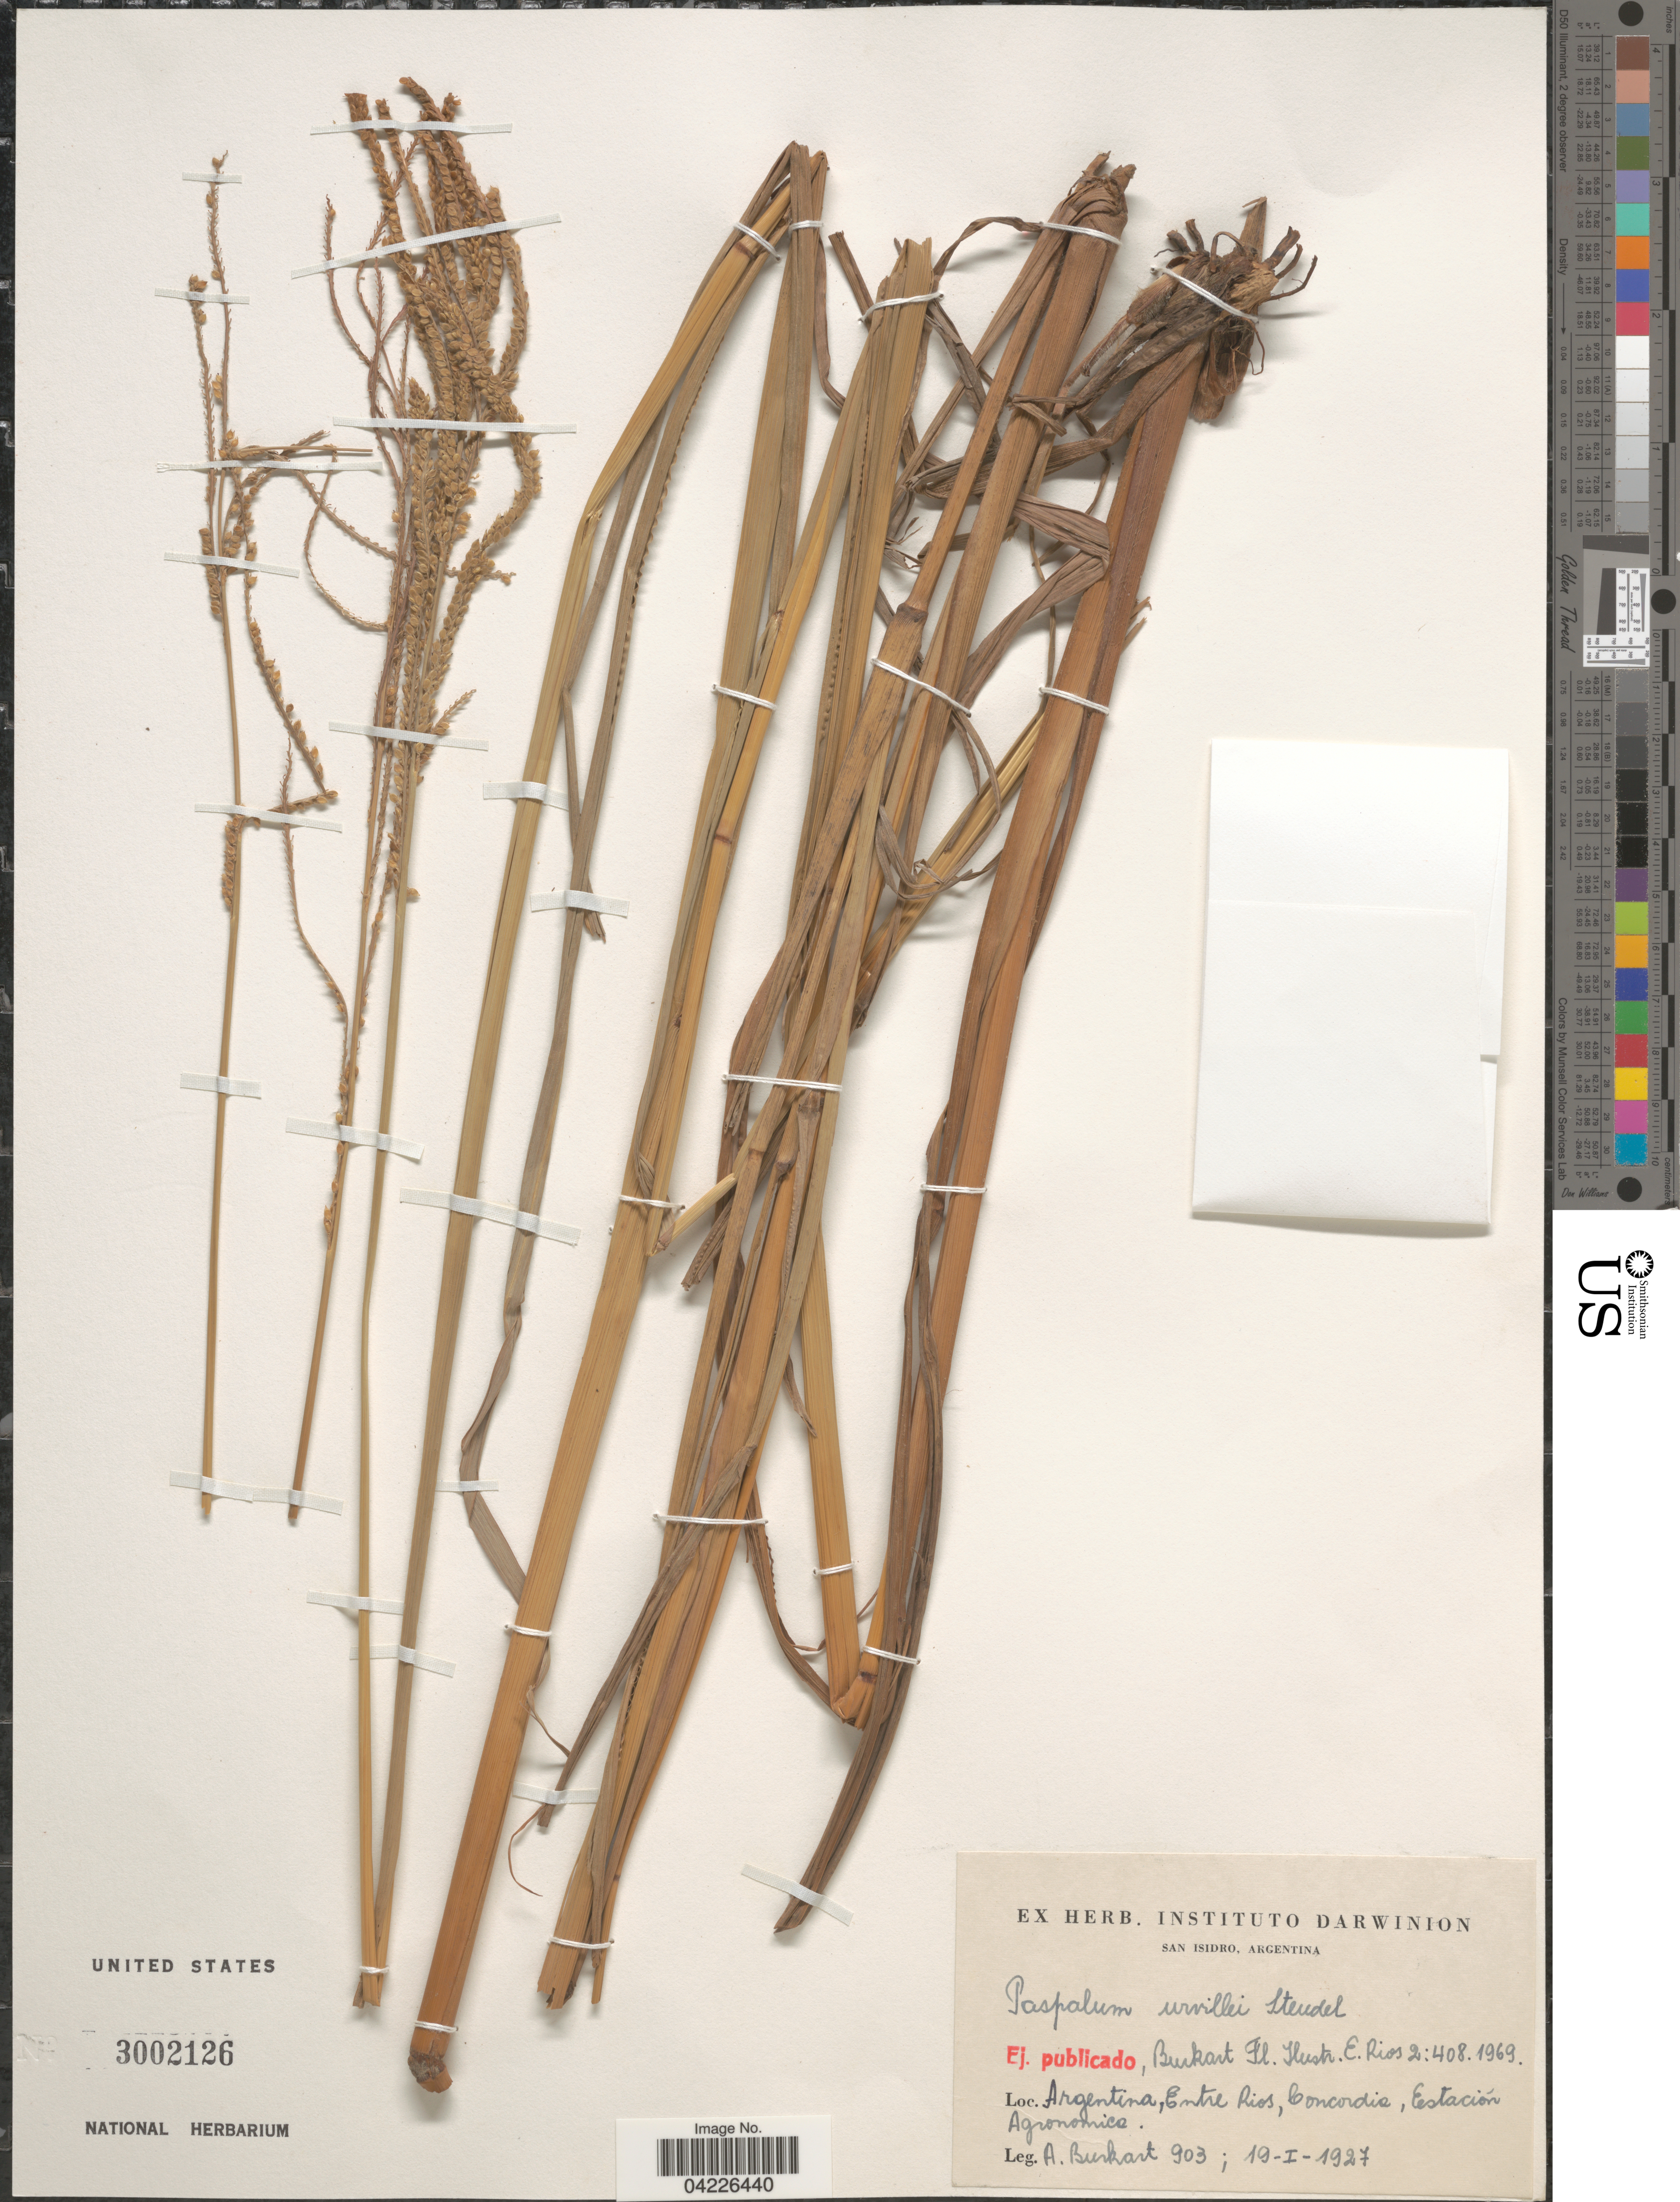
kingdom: Plantae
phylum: Tracheophyta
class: Liliopsida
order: Poales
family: Poaceae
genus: Paspalum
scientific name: Paspalum urvillei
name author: Steud.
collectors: A. E. Burkart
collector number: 903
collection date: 1927-01-19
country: Argentina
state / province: Entre Rios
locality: Concordia, Estación Agronomica.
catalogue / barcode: US 3002126